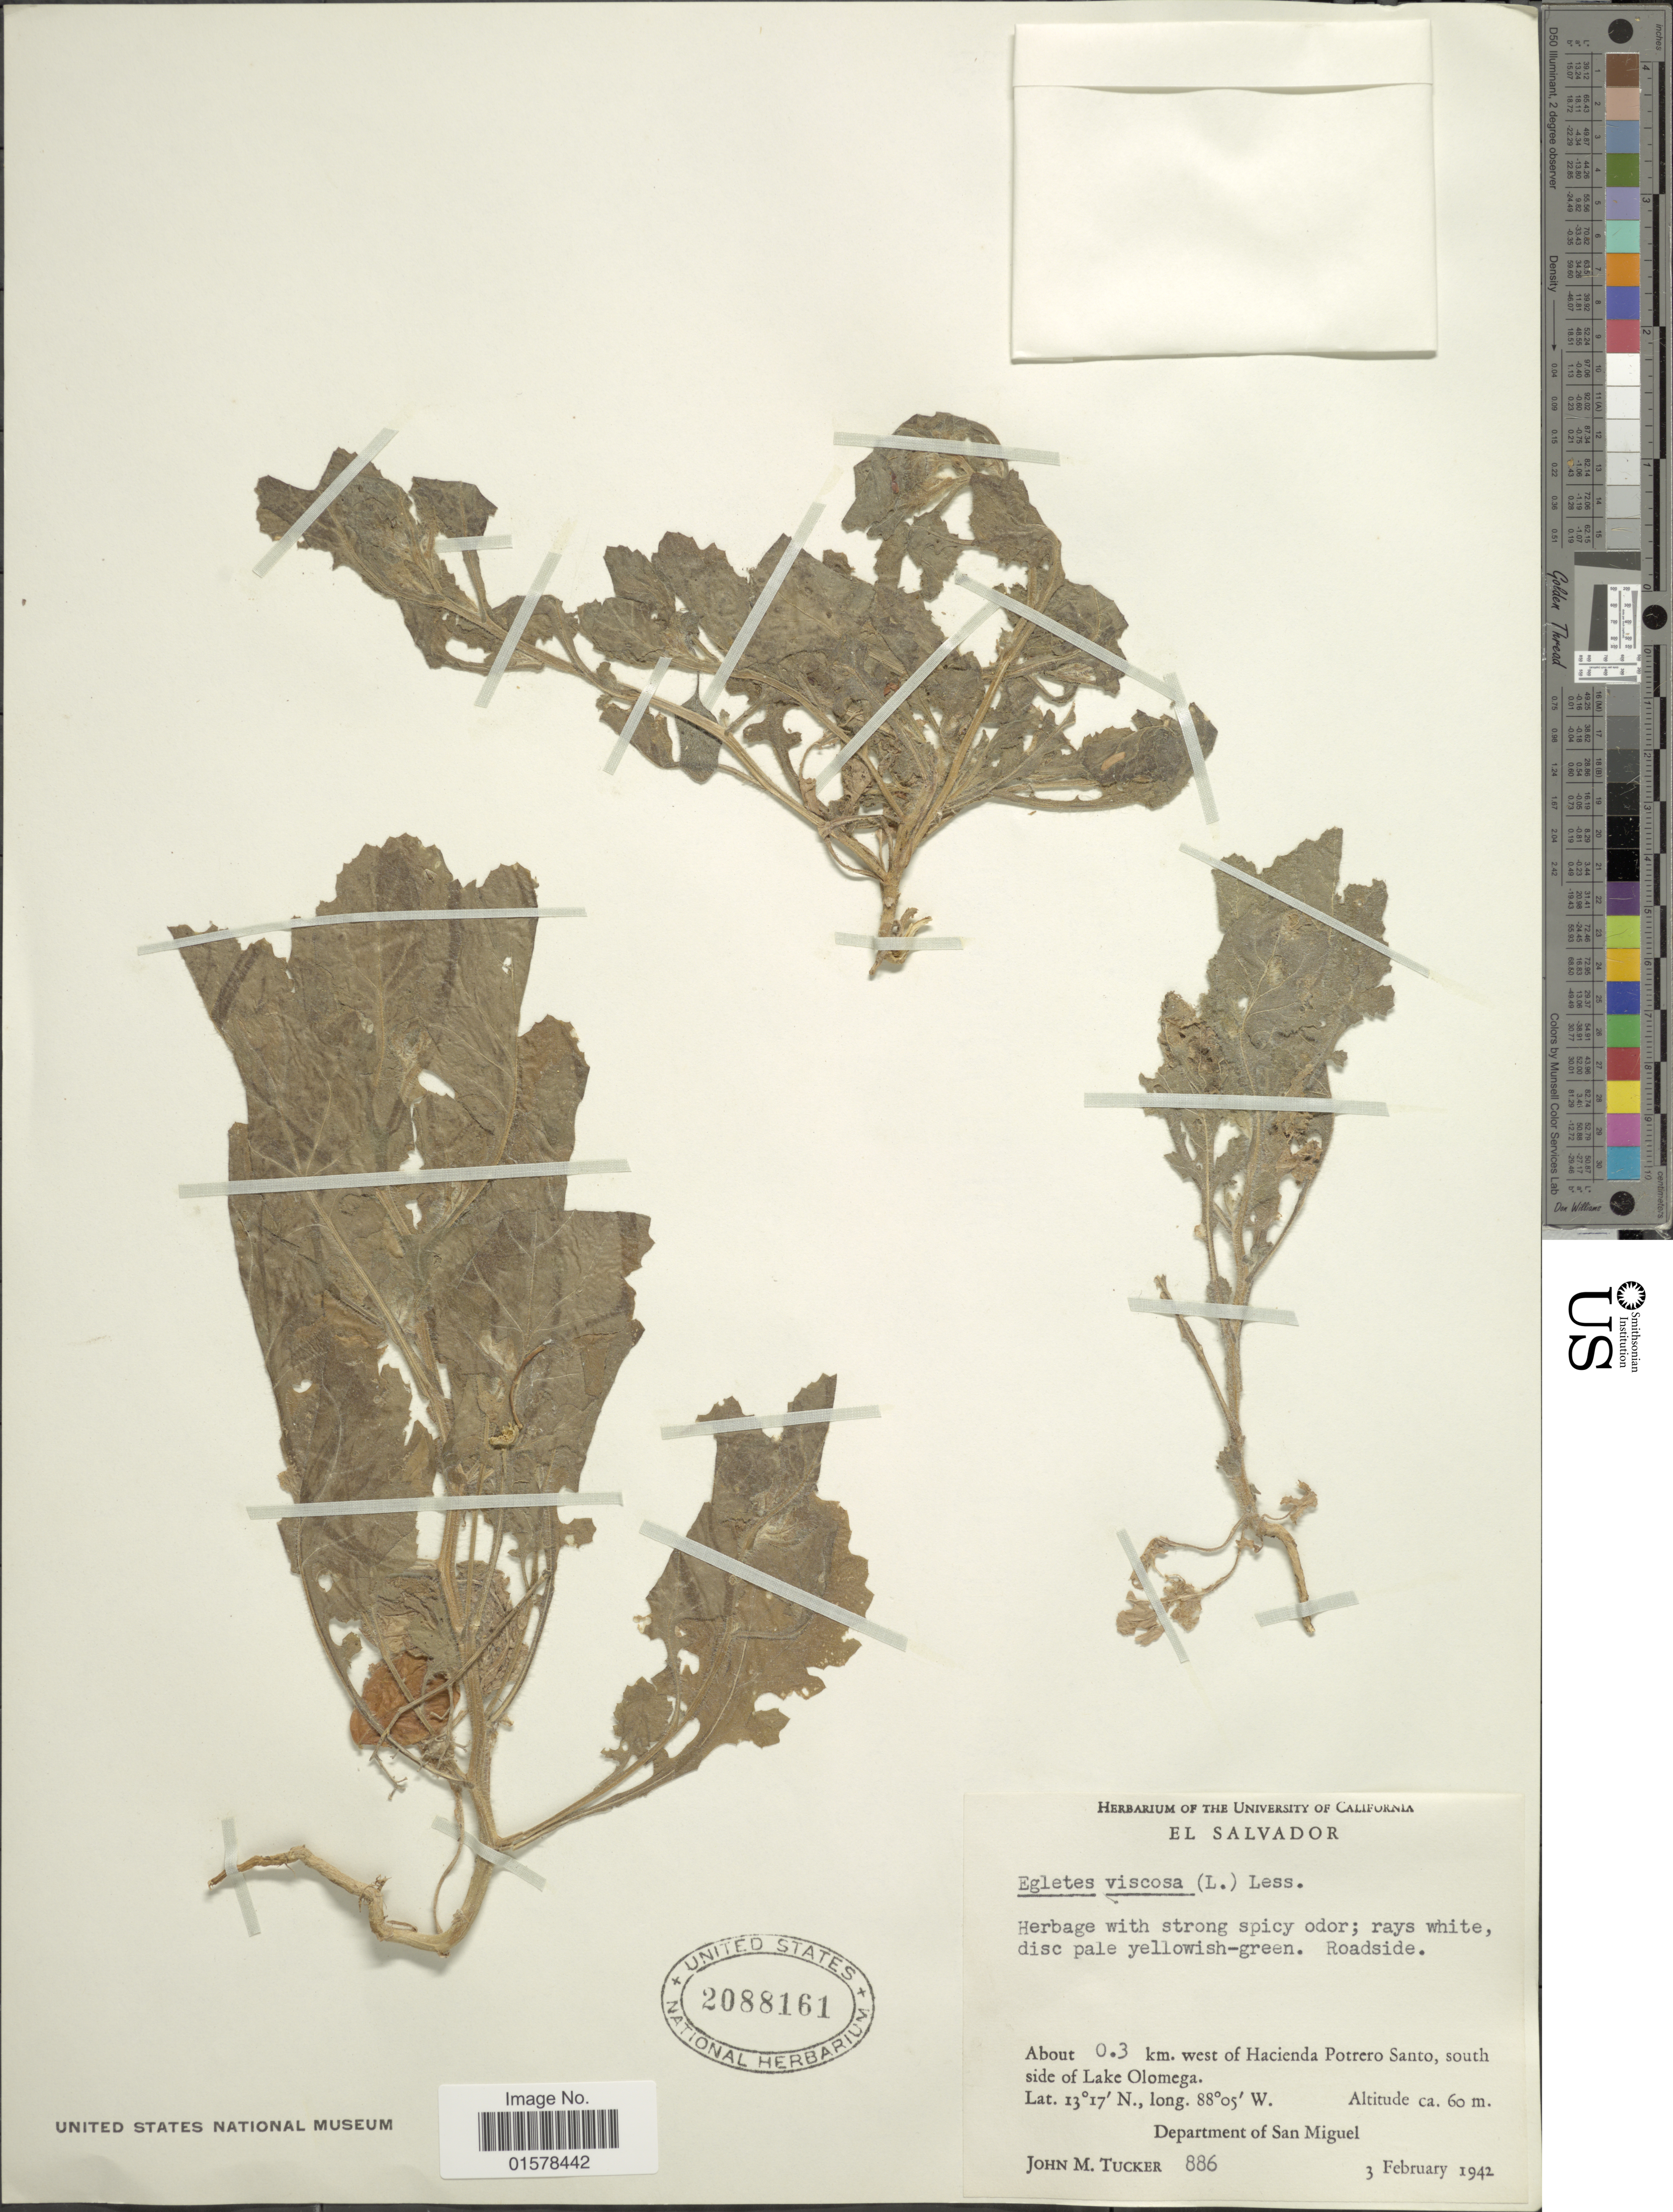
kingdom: Plantae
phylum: Tracheophyta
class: Magnoliopsida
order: Asterales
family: Asteraceae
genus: Egletes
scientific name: Egletes viscosa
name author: (L.) Less.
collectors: J. M. Tucker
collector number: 886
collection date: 1942-02-03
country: El Salvador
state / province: San Miguel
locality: El Salvador. About 0.3 km. west of Hacienda Potrero Santo, south side of Lake Olomega. Department of San Miguel.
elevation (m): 60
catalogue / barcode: US 2088161